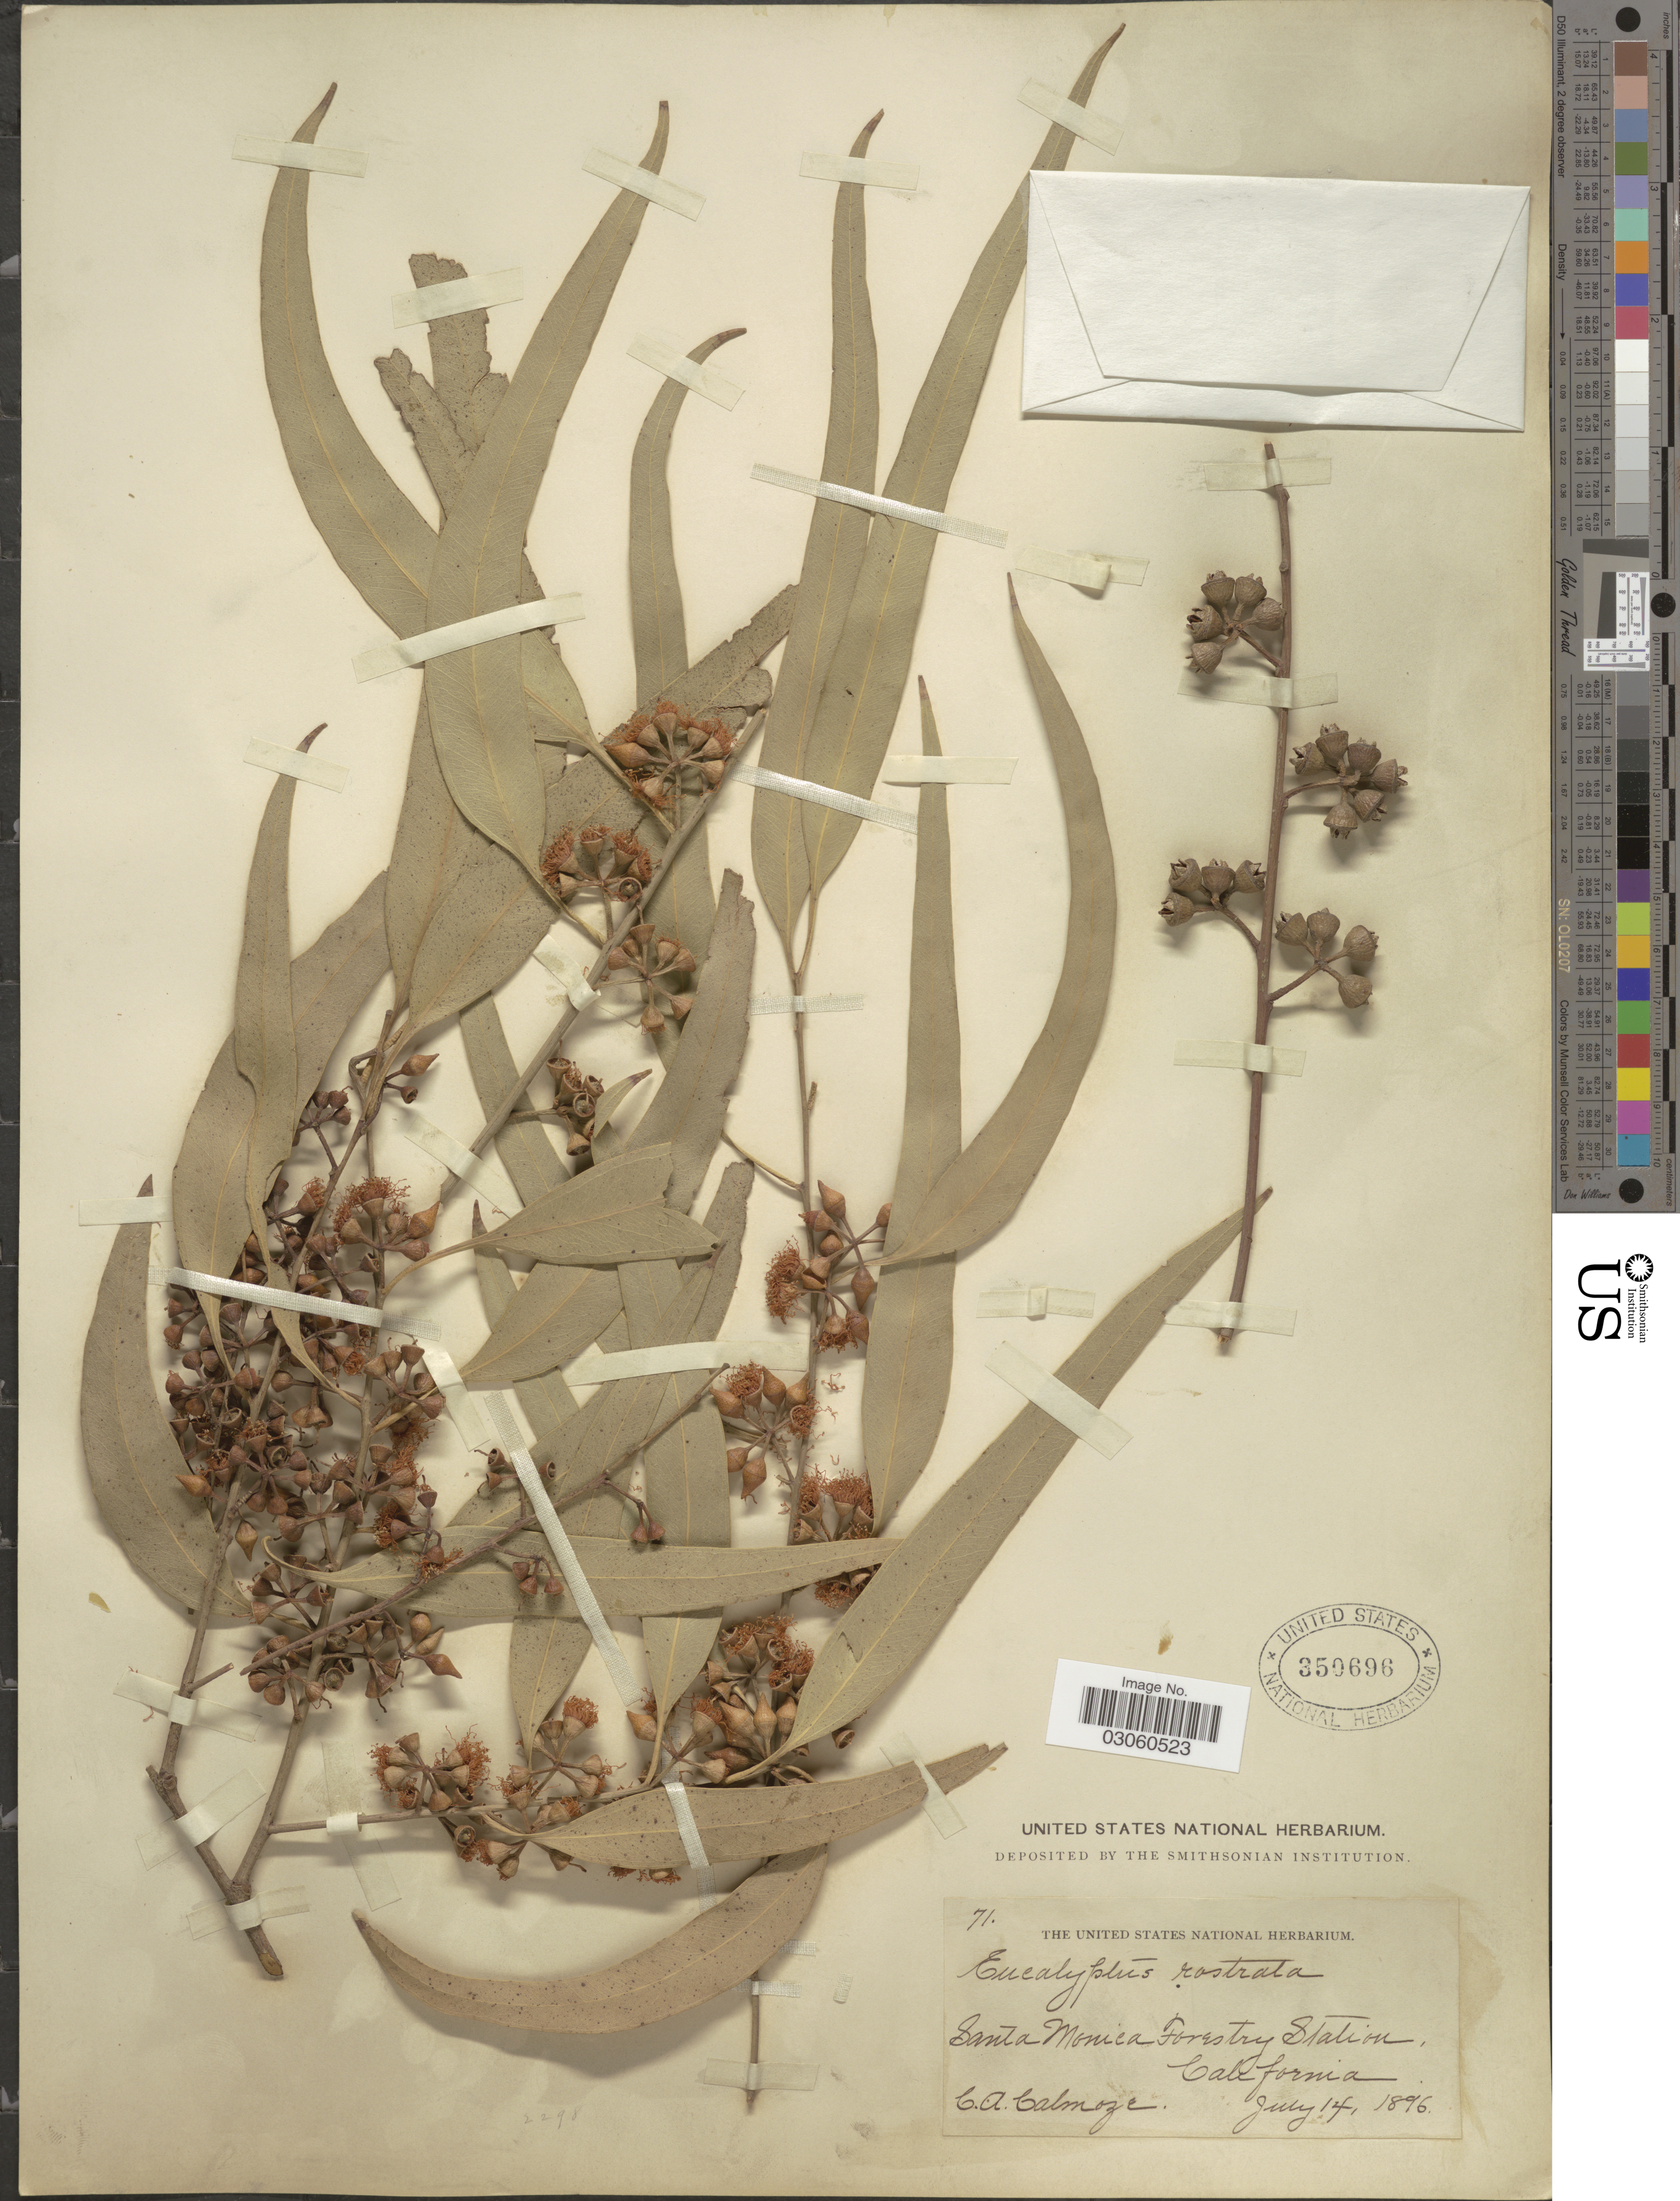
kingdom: Plantae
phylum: Tracheophyta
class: Magnoliopsida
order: Myrtales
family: Myrtaceae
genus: Eucalyptus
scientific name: Eucalyptus rostrata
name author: Schltdl.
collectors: C.A. Calmoze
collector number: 71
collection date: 1896-07-14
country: United States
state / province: California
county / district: Los Angeles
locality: Santa Monica Forestry Station.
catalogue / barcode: US 350696